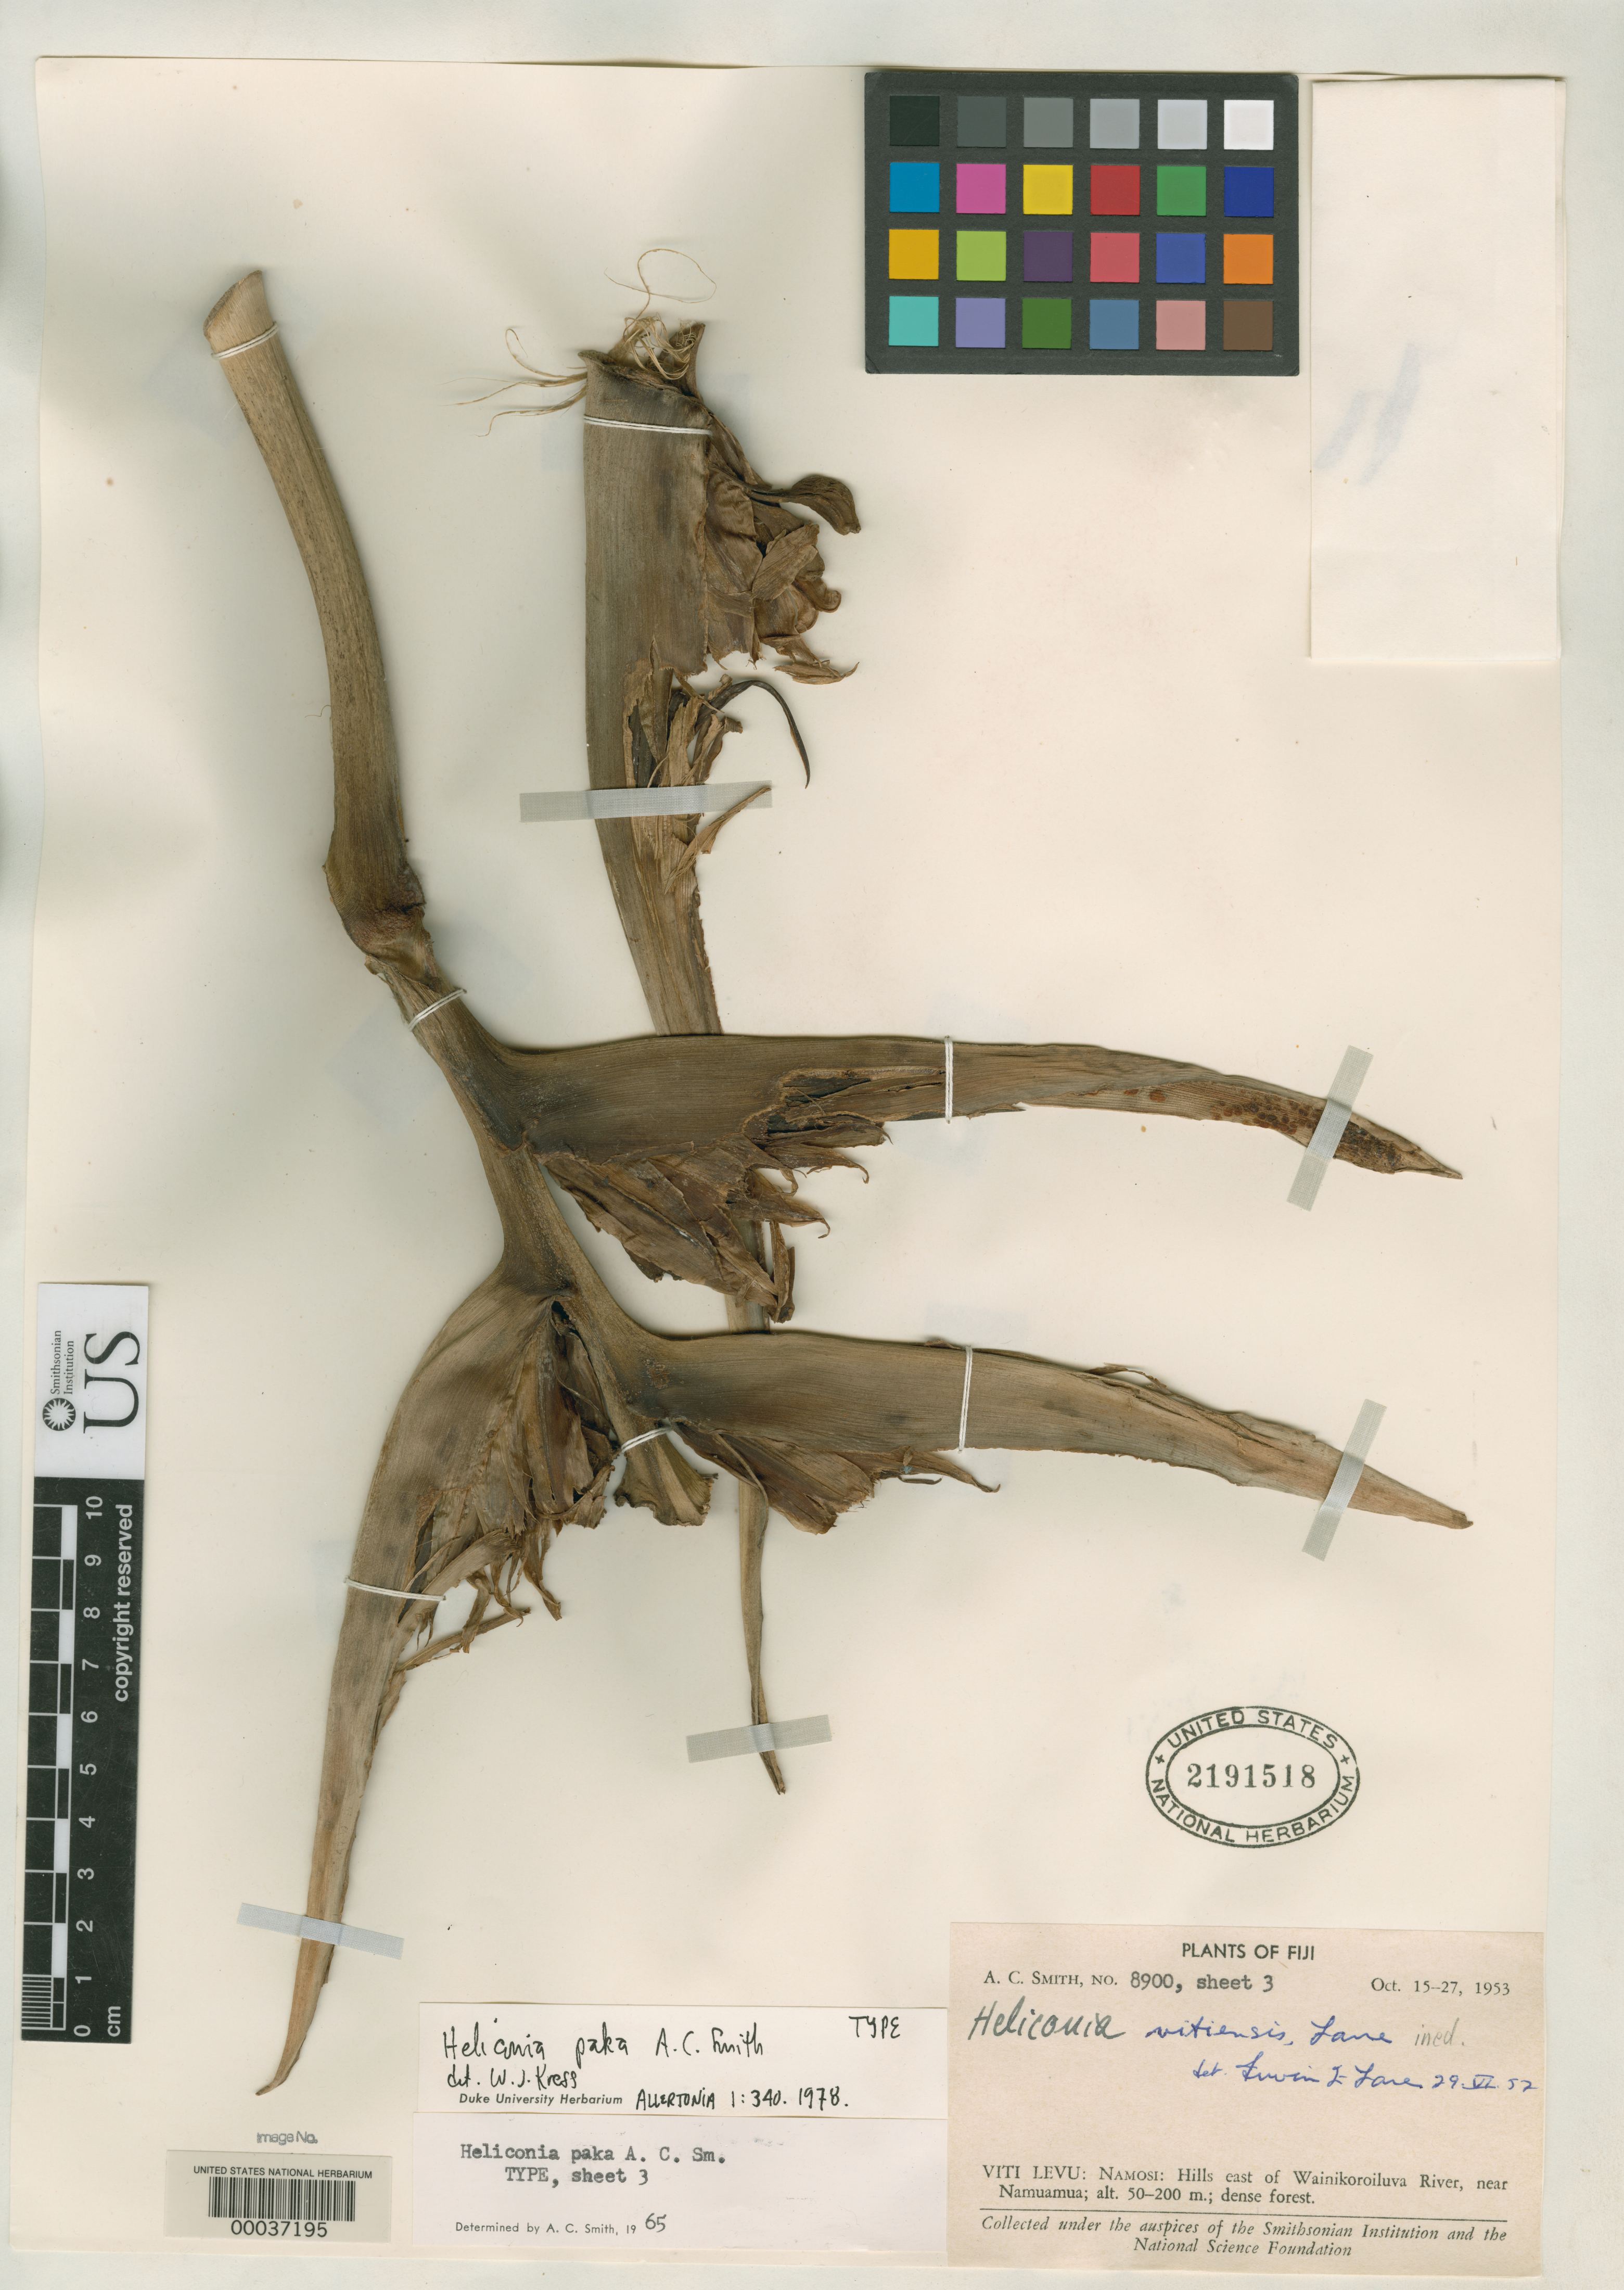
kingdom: Plantae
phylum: Tracheophyta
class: Liliopsida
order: Zingiberales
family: Heliconiaceae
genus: Heliconia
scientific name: Heliconia paka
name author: A.C. Sm.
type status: Holotype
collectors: A. C. Smith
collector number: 8900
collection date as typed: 15 Oct 1953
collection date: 1953-10-15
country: Fiji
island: Viti Levu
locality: Namosi, E of Wainikoroiluva River, near Namuamua. [Viti Levu Group]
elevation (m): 50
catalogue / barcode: US 2191518